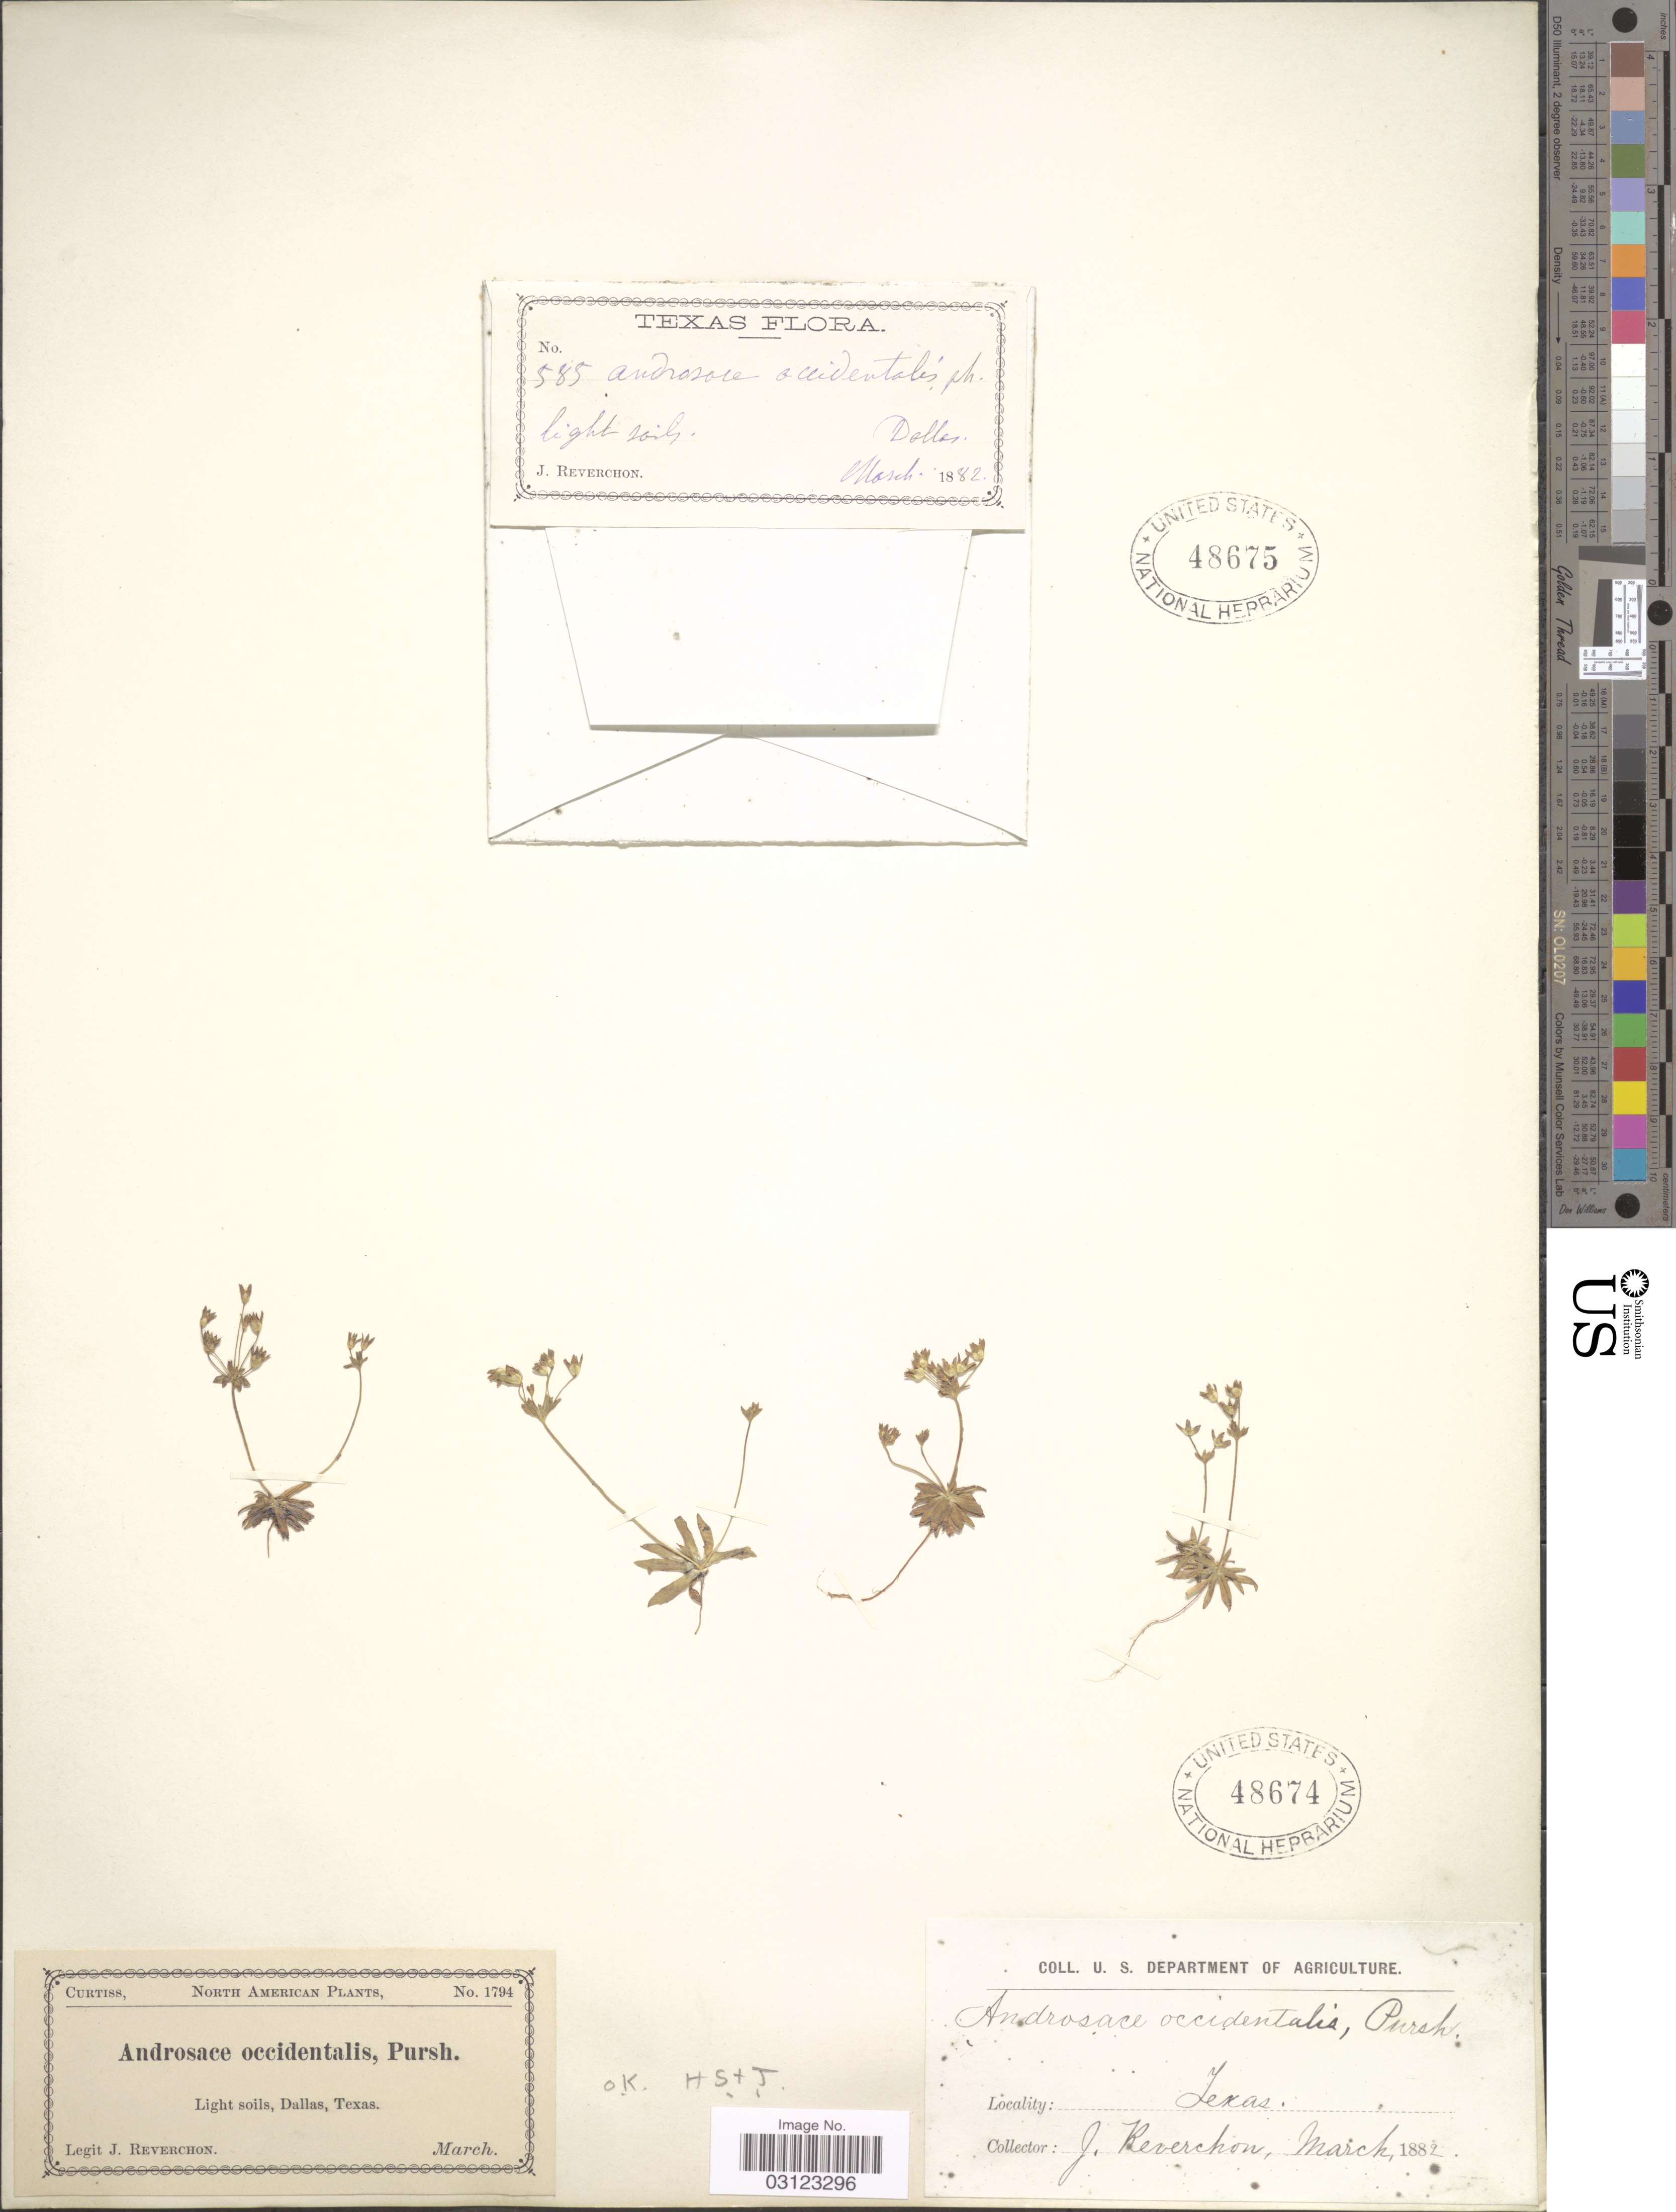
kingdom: Plantae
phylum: Tracheophyta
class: Magnoliopsida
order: Ericales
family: Primulaceae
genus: Androsace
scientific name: Androsace occidentalis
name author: (Pursh) Pursh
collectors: J. Reverchon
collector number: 585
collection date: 1882-03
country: United States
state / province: Texas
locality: Dallas.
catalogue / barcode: US 48675